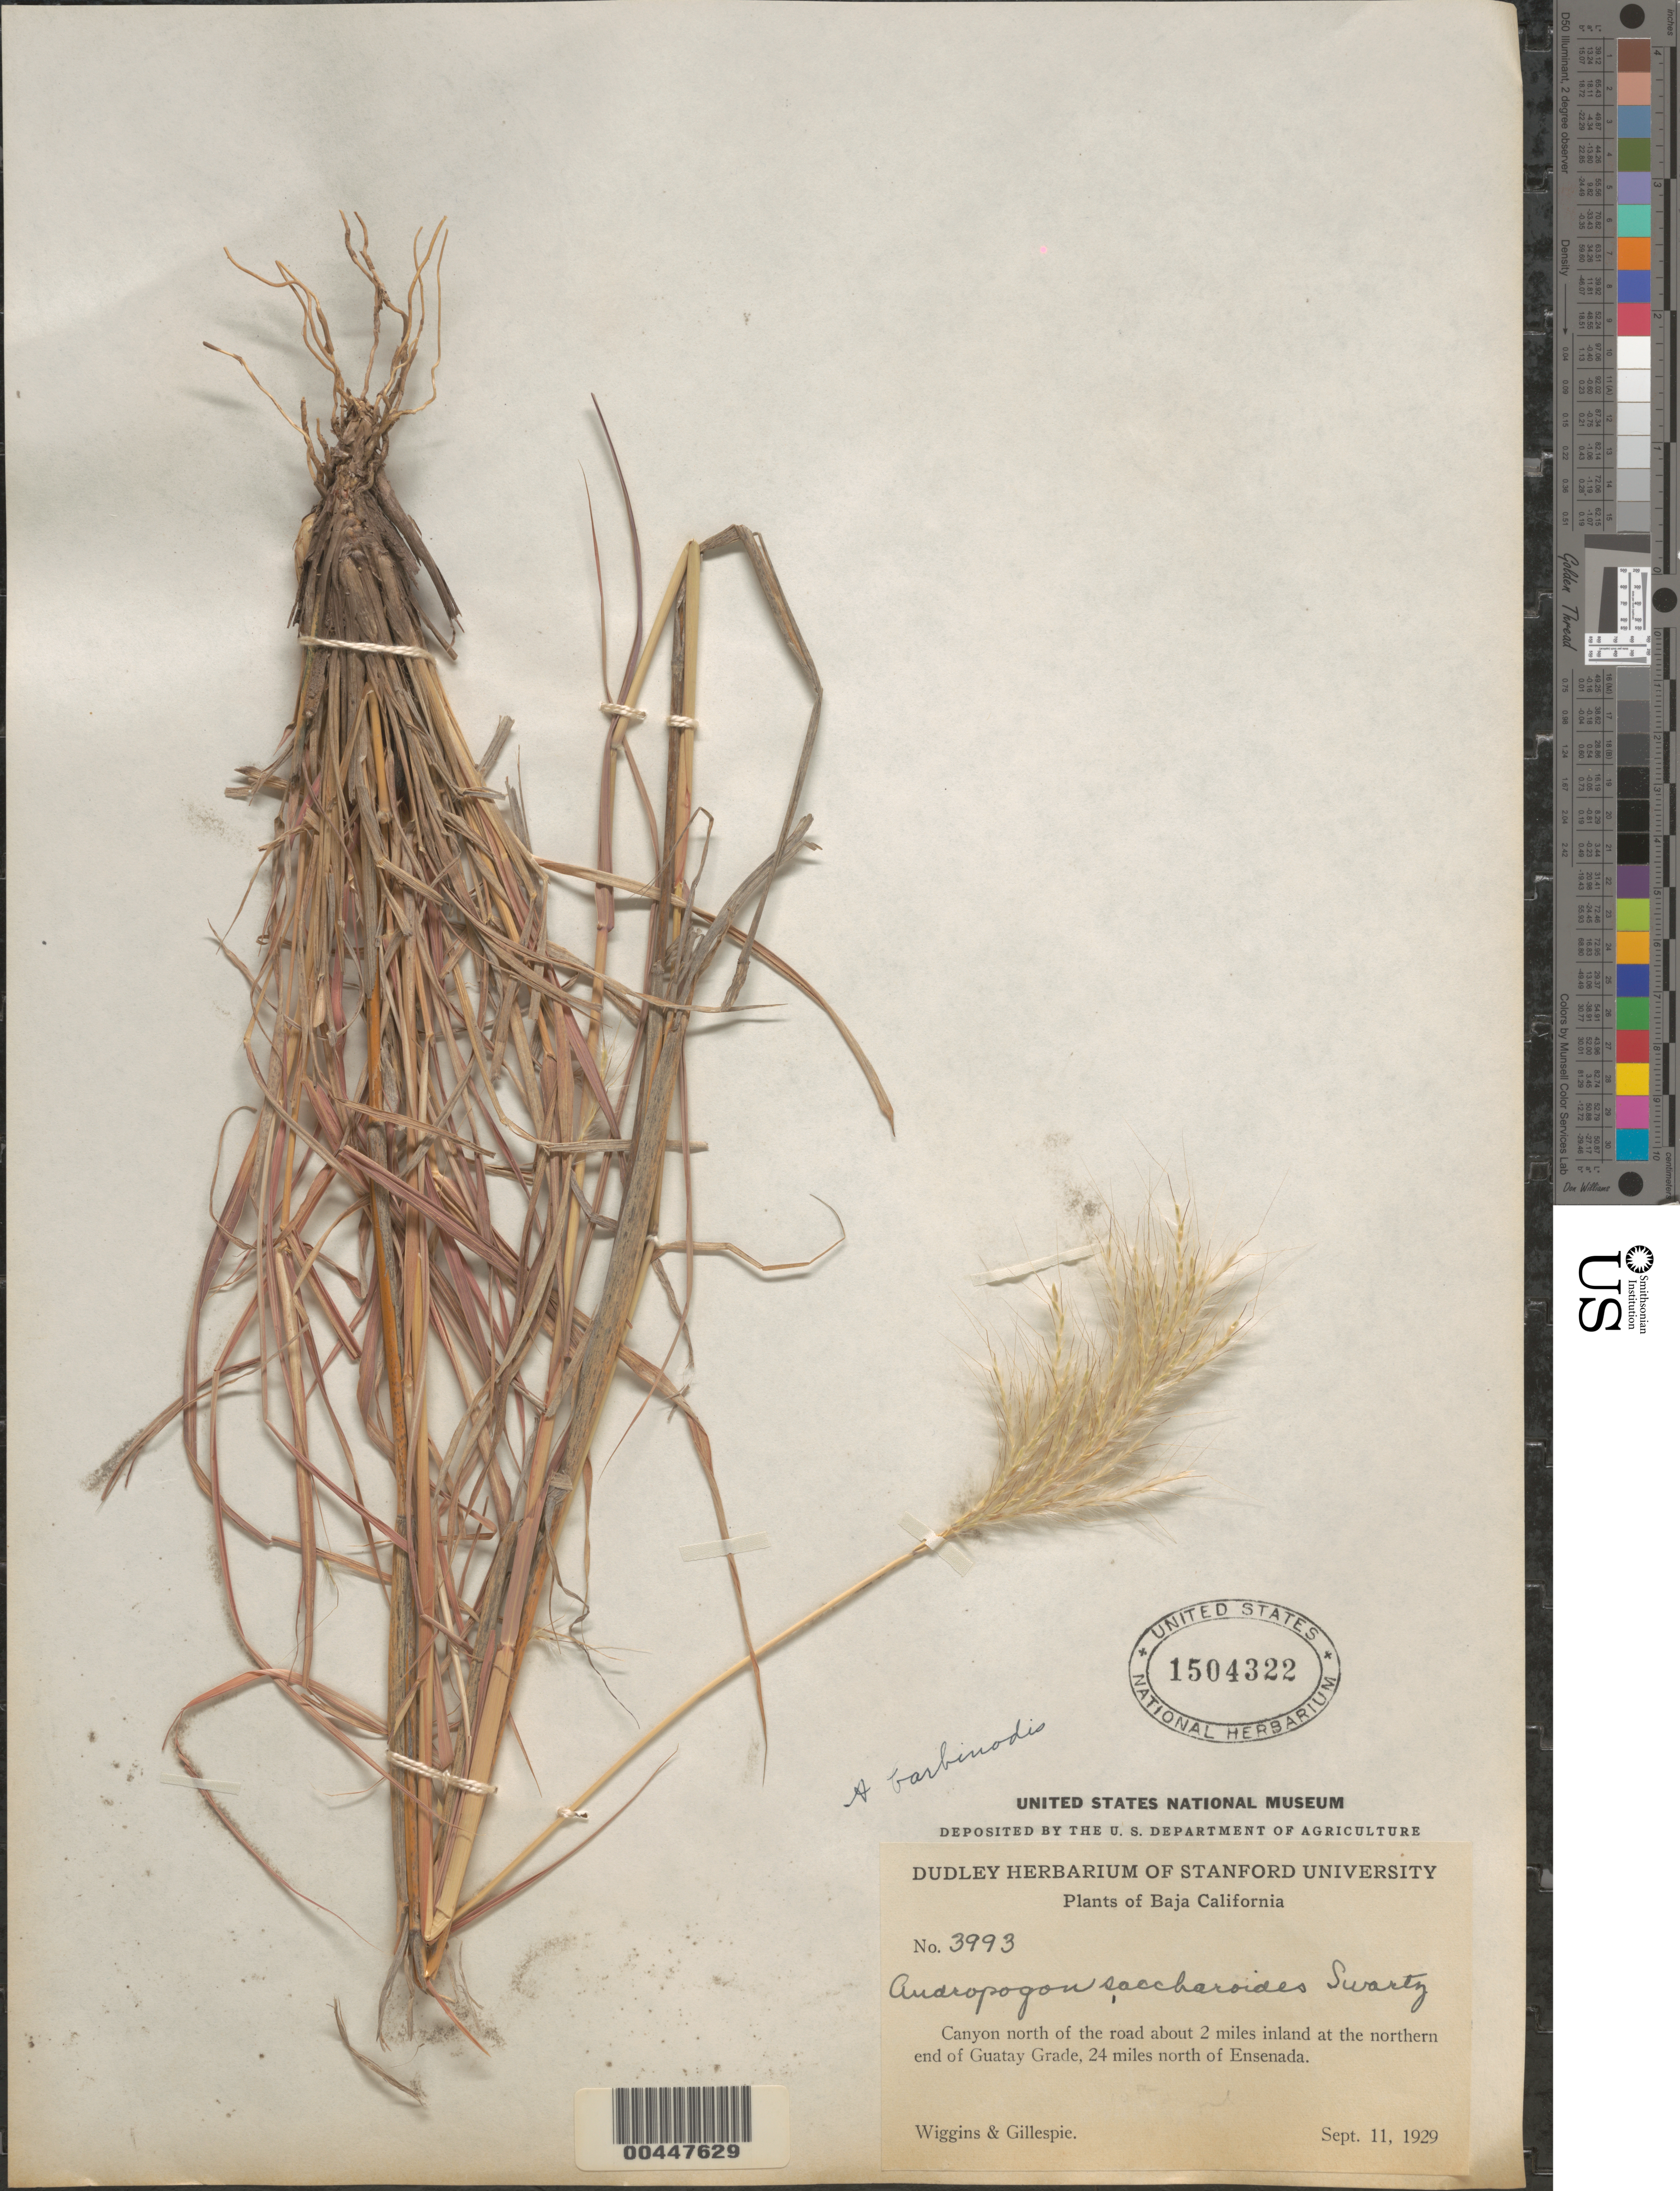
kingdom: Plantae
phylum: Tracheophyta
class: Liliopsida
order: Poales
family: Poaceae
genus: Andropogon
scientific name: Andropogon barbinodis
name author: Lag.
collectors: -- Wiggins & -- Gillespie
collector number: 3993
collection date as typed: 11 Sep 1929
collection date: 1929-09-11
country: Mexico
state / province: Baja California Norte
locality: Canyon N of the rd about 2 mi inland at the N end of Guatay Grade, 24 mi N of Ensenada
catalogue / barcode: US 1504322